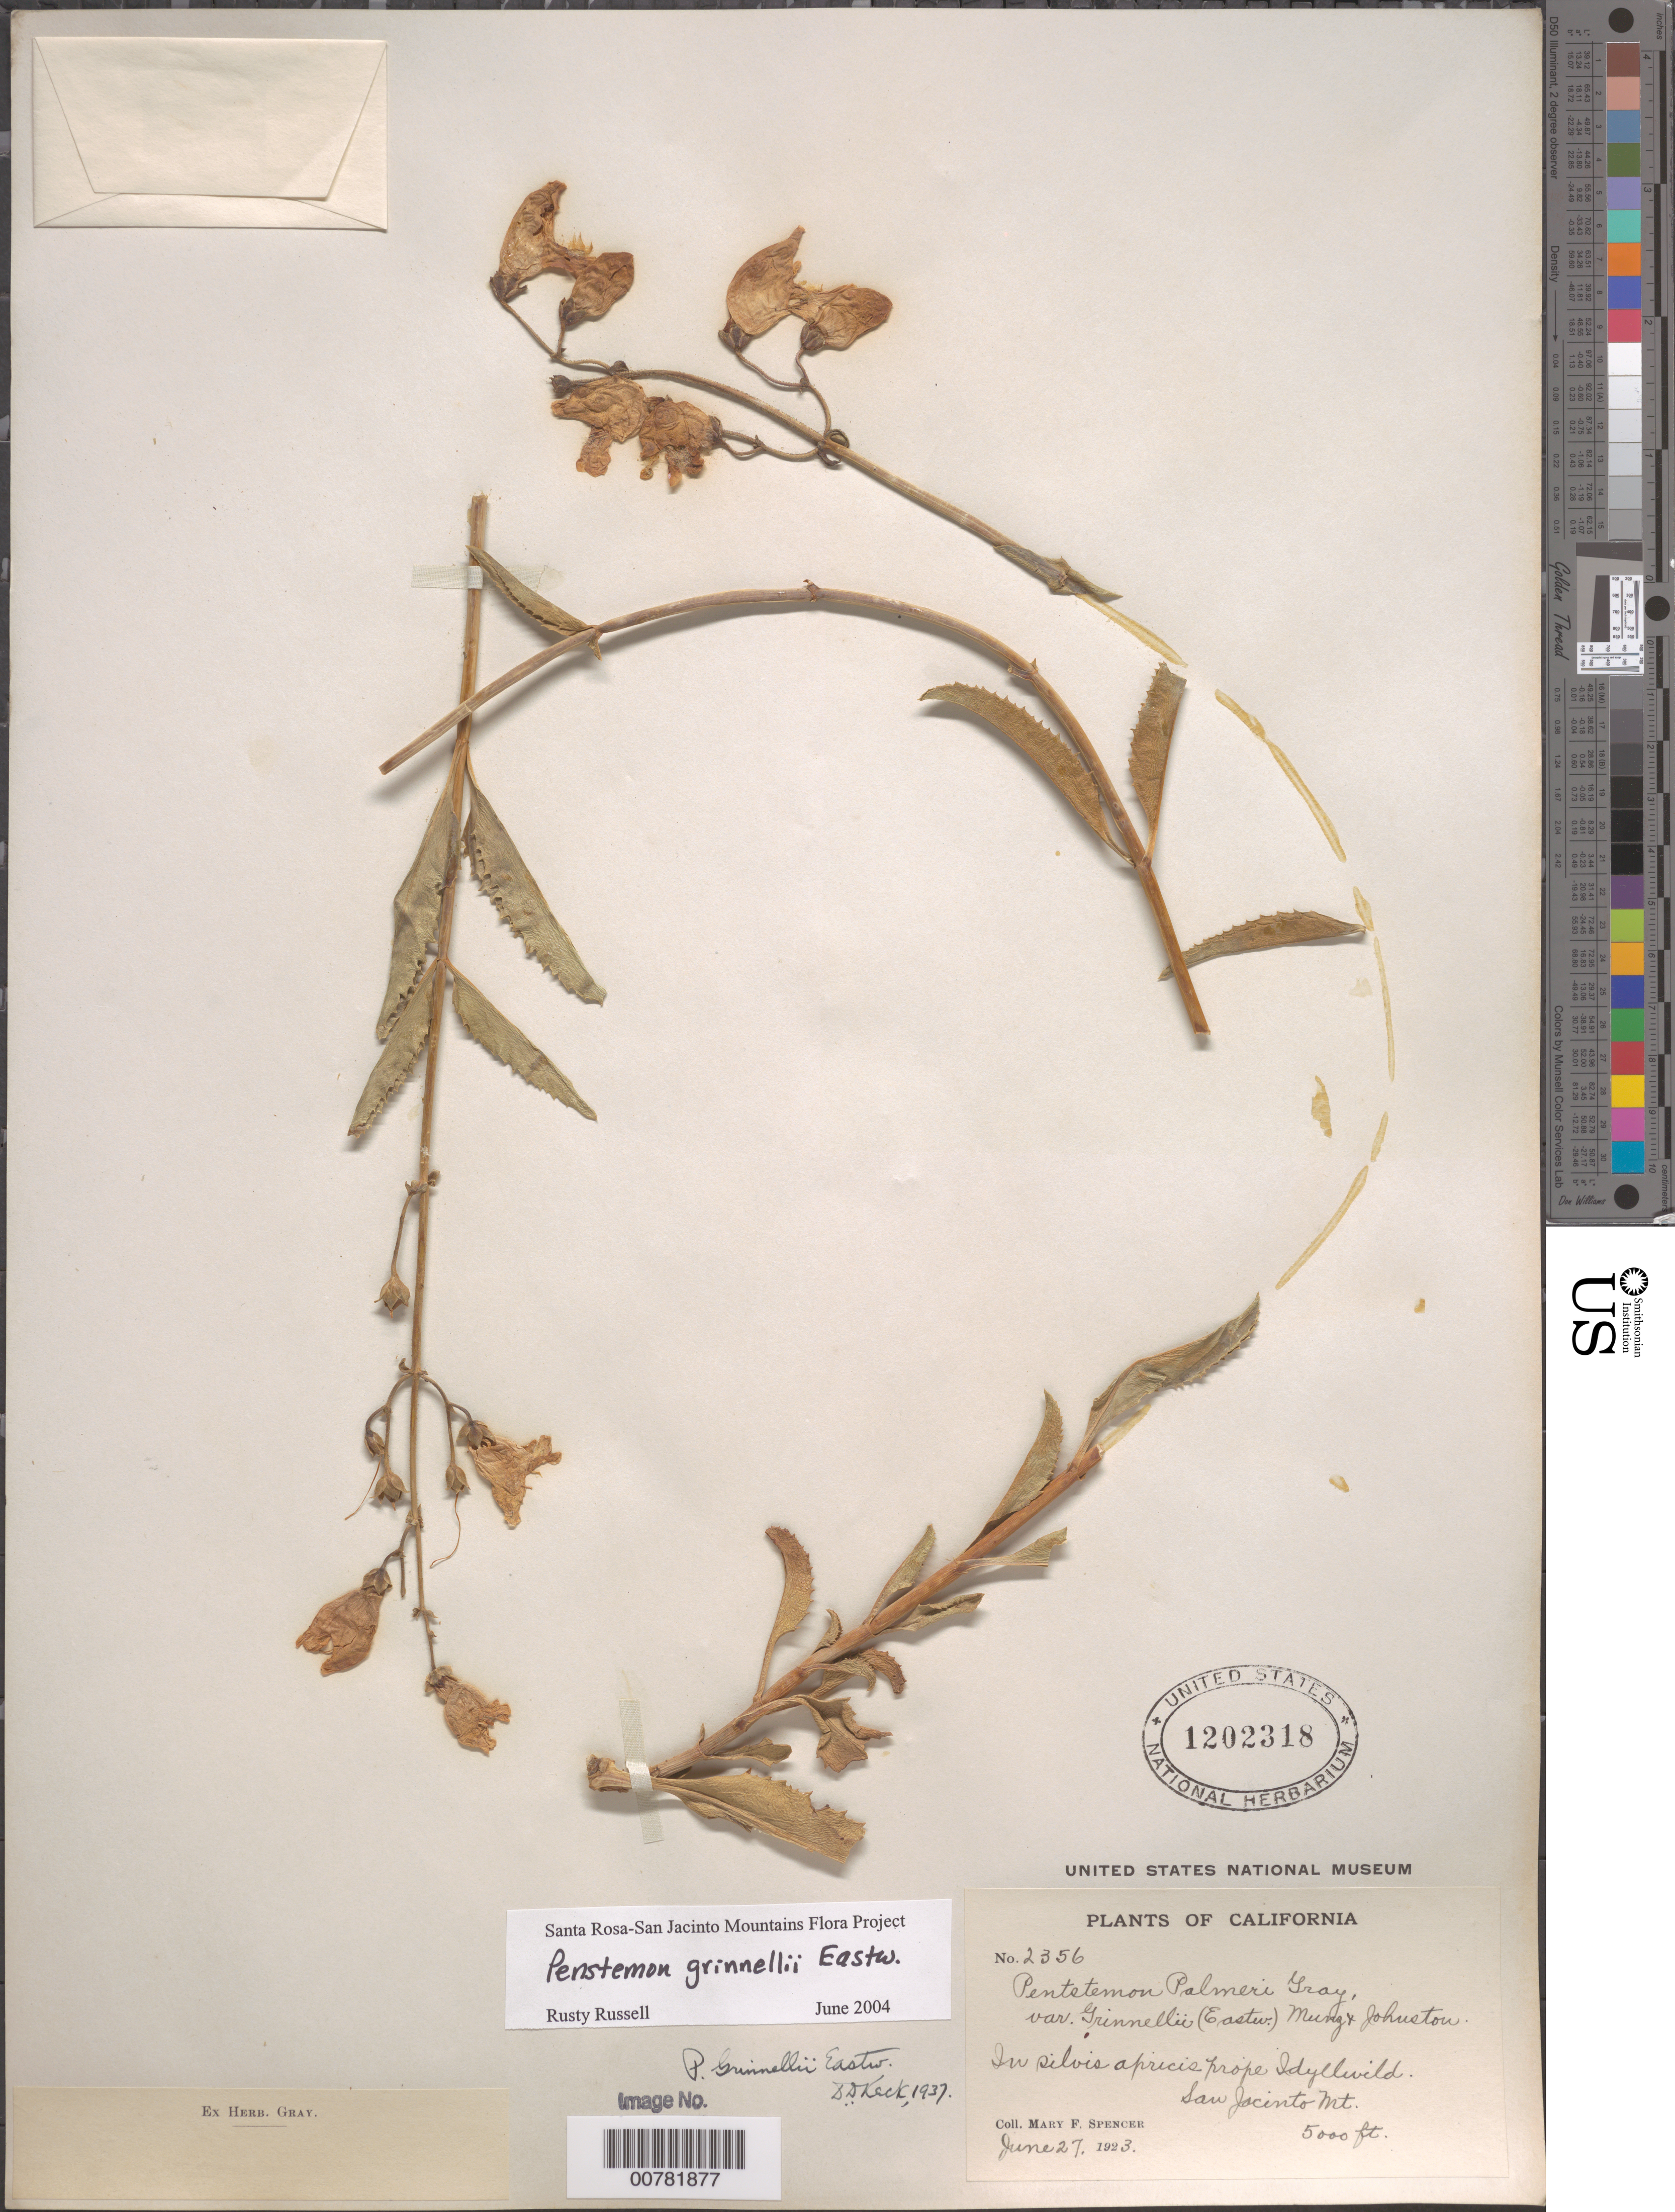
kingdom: Plantae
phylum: Tracheophyta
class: Magnoliopsida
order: Lamiales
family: Plantaginaceae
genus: Penstemon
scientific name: Penstemon grinnellii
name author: Eastw.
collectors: M. A. H. Spencer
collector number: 2356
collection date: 1923-06-27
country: United States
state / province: California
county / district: Riverside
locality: In silvis apricis prope Idyllwild. San Jacinto Mt.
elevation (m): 1524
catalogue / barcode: US 1202318